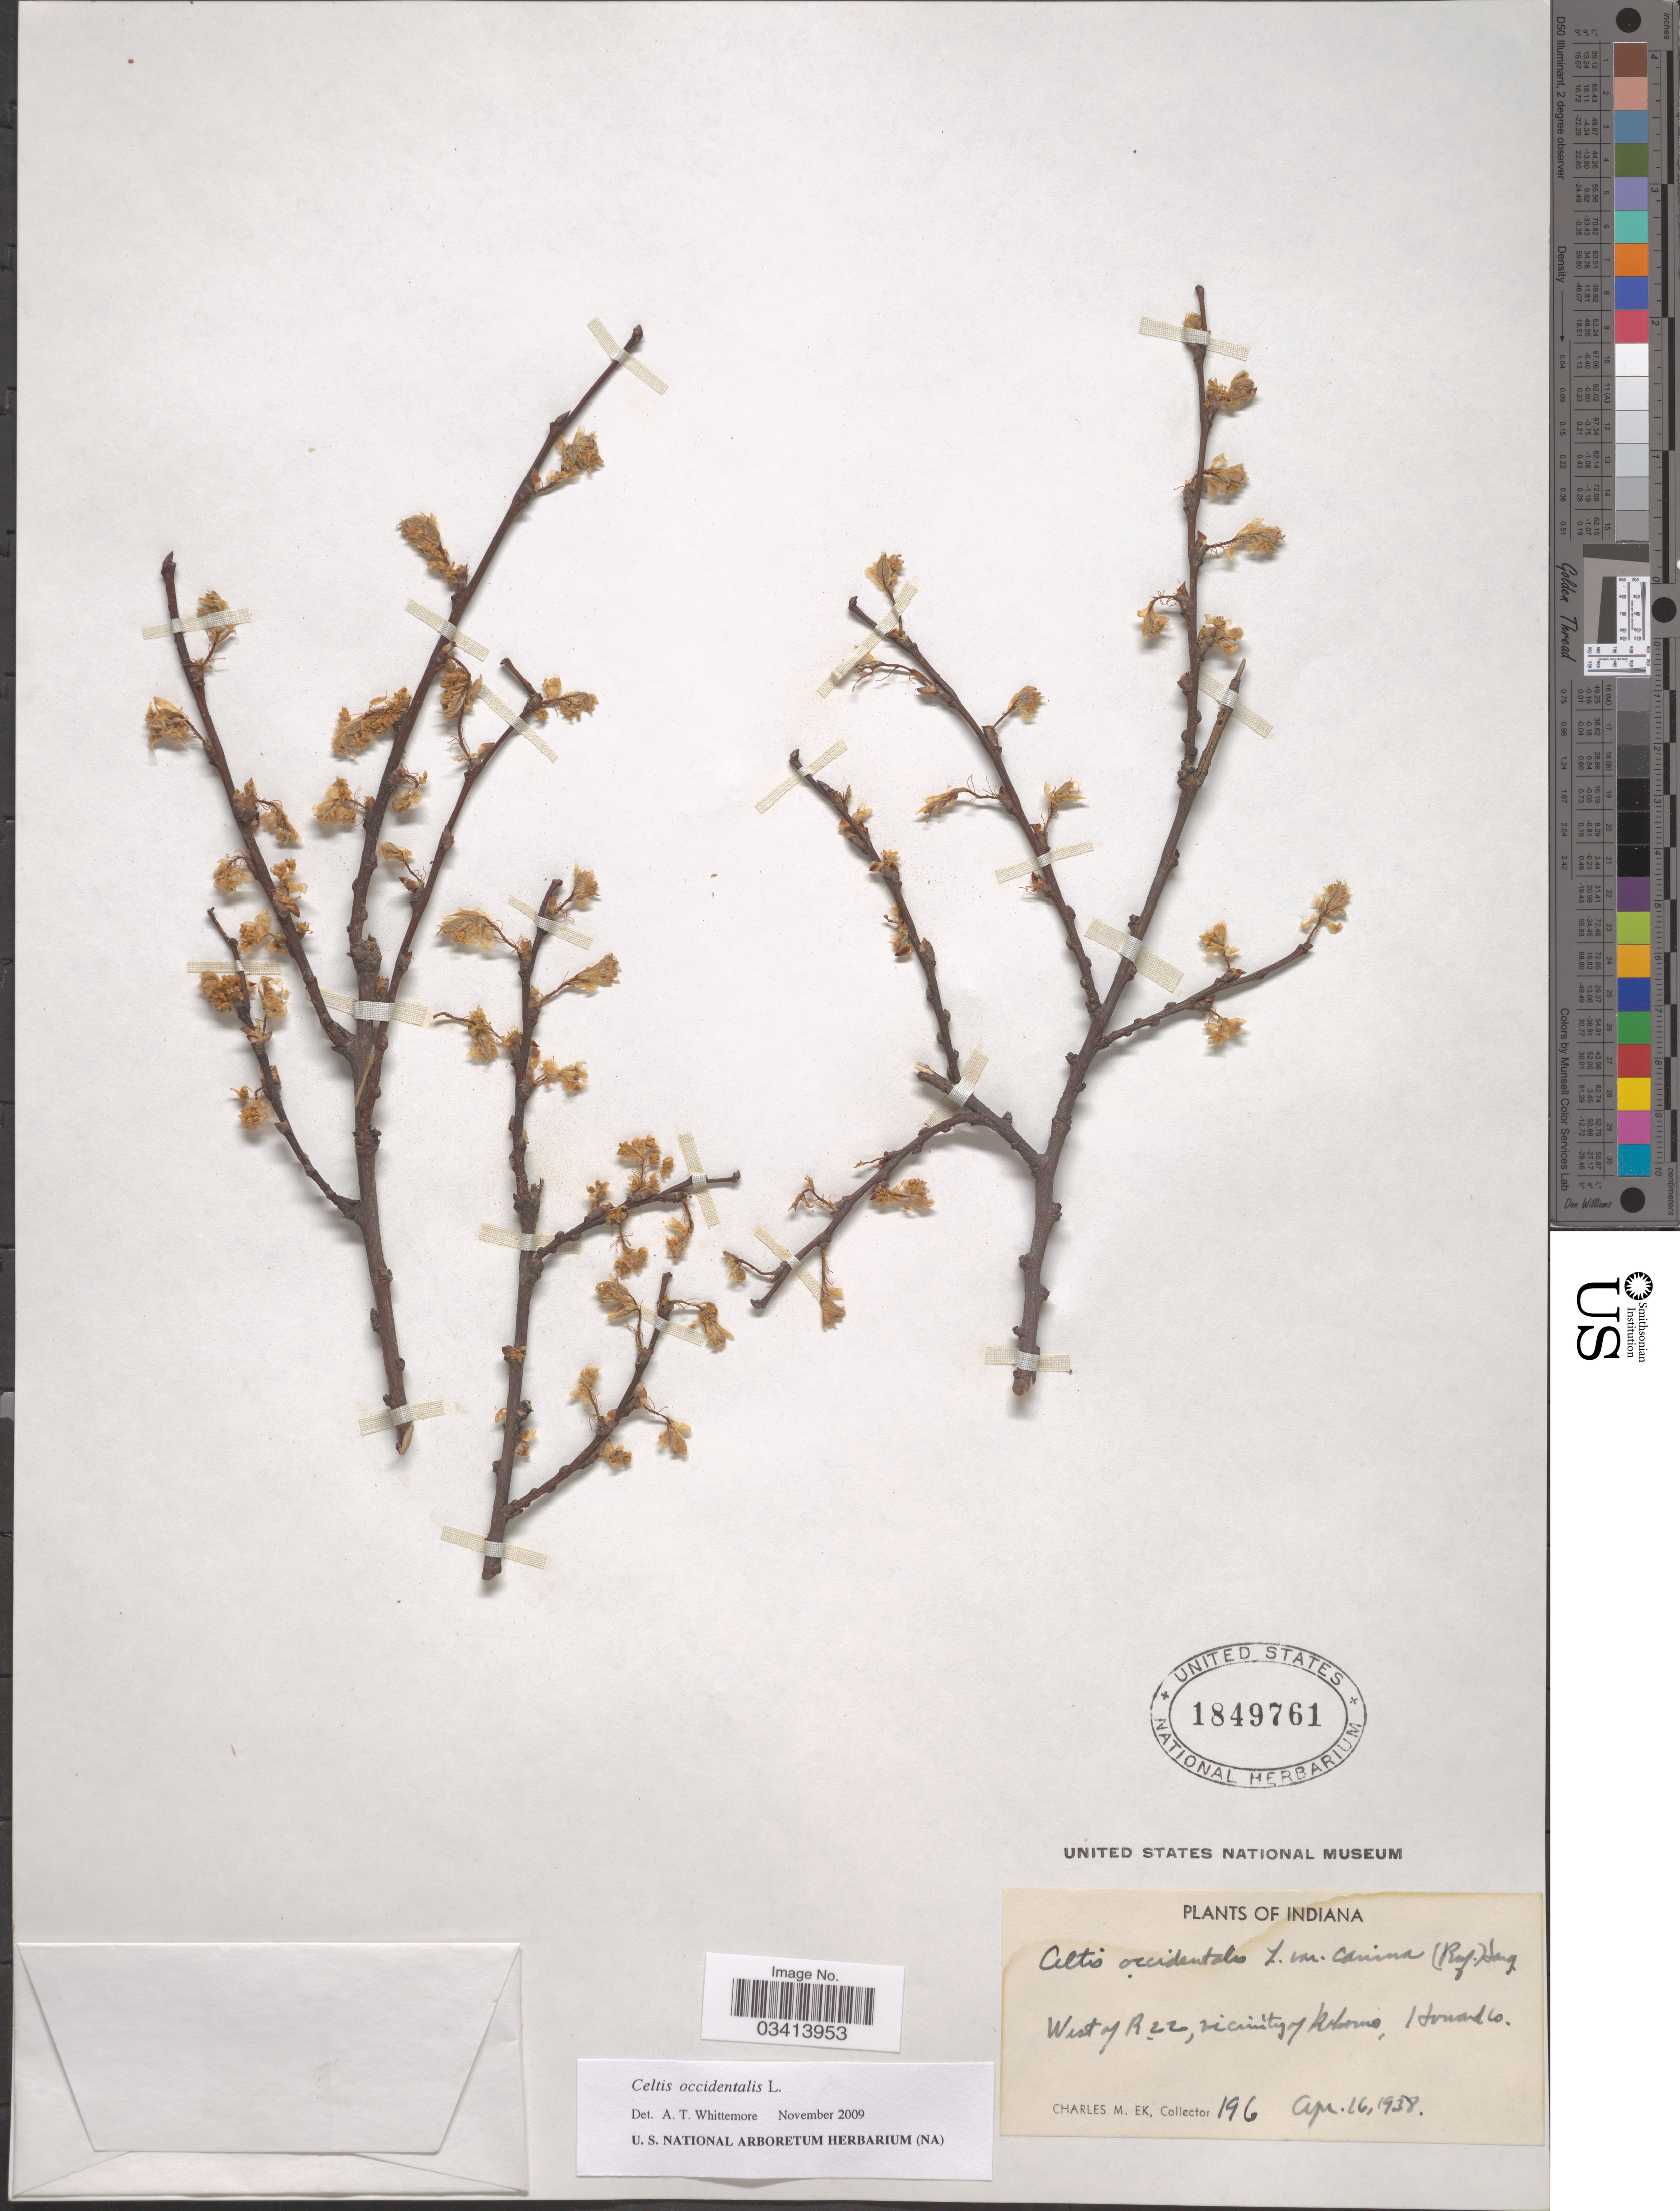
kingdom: Plantae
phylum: Tracheophyta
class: Magnoliopsida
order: Rosales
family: Cannabaceae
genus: Celtis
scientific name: Celtis occidentalis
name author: L.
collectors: C. Ek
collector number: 196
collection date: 1938-04-26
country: United States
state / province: Indiana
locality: West of R 22, vicinity of Kokomo, Howard Co.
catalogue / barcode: US 1849761